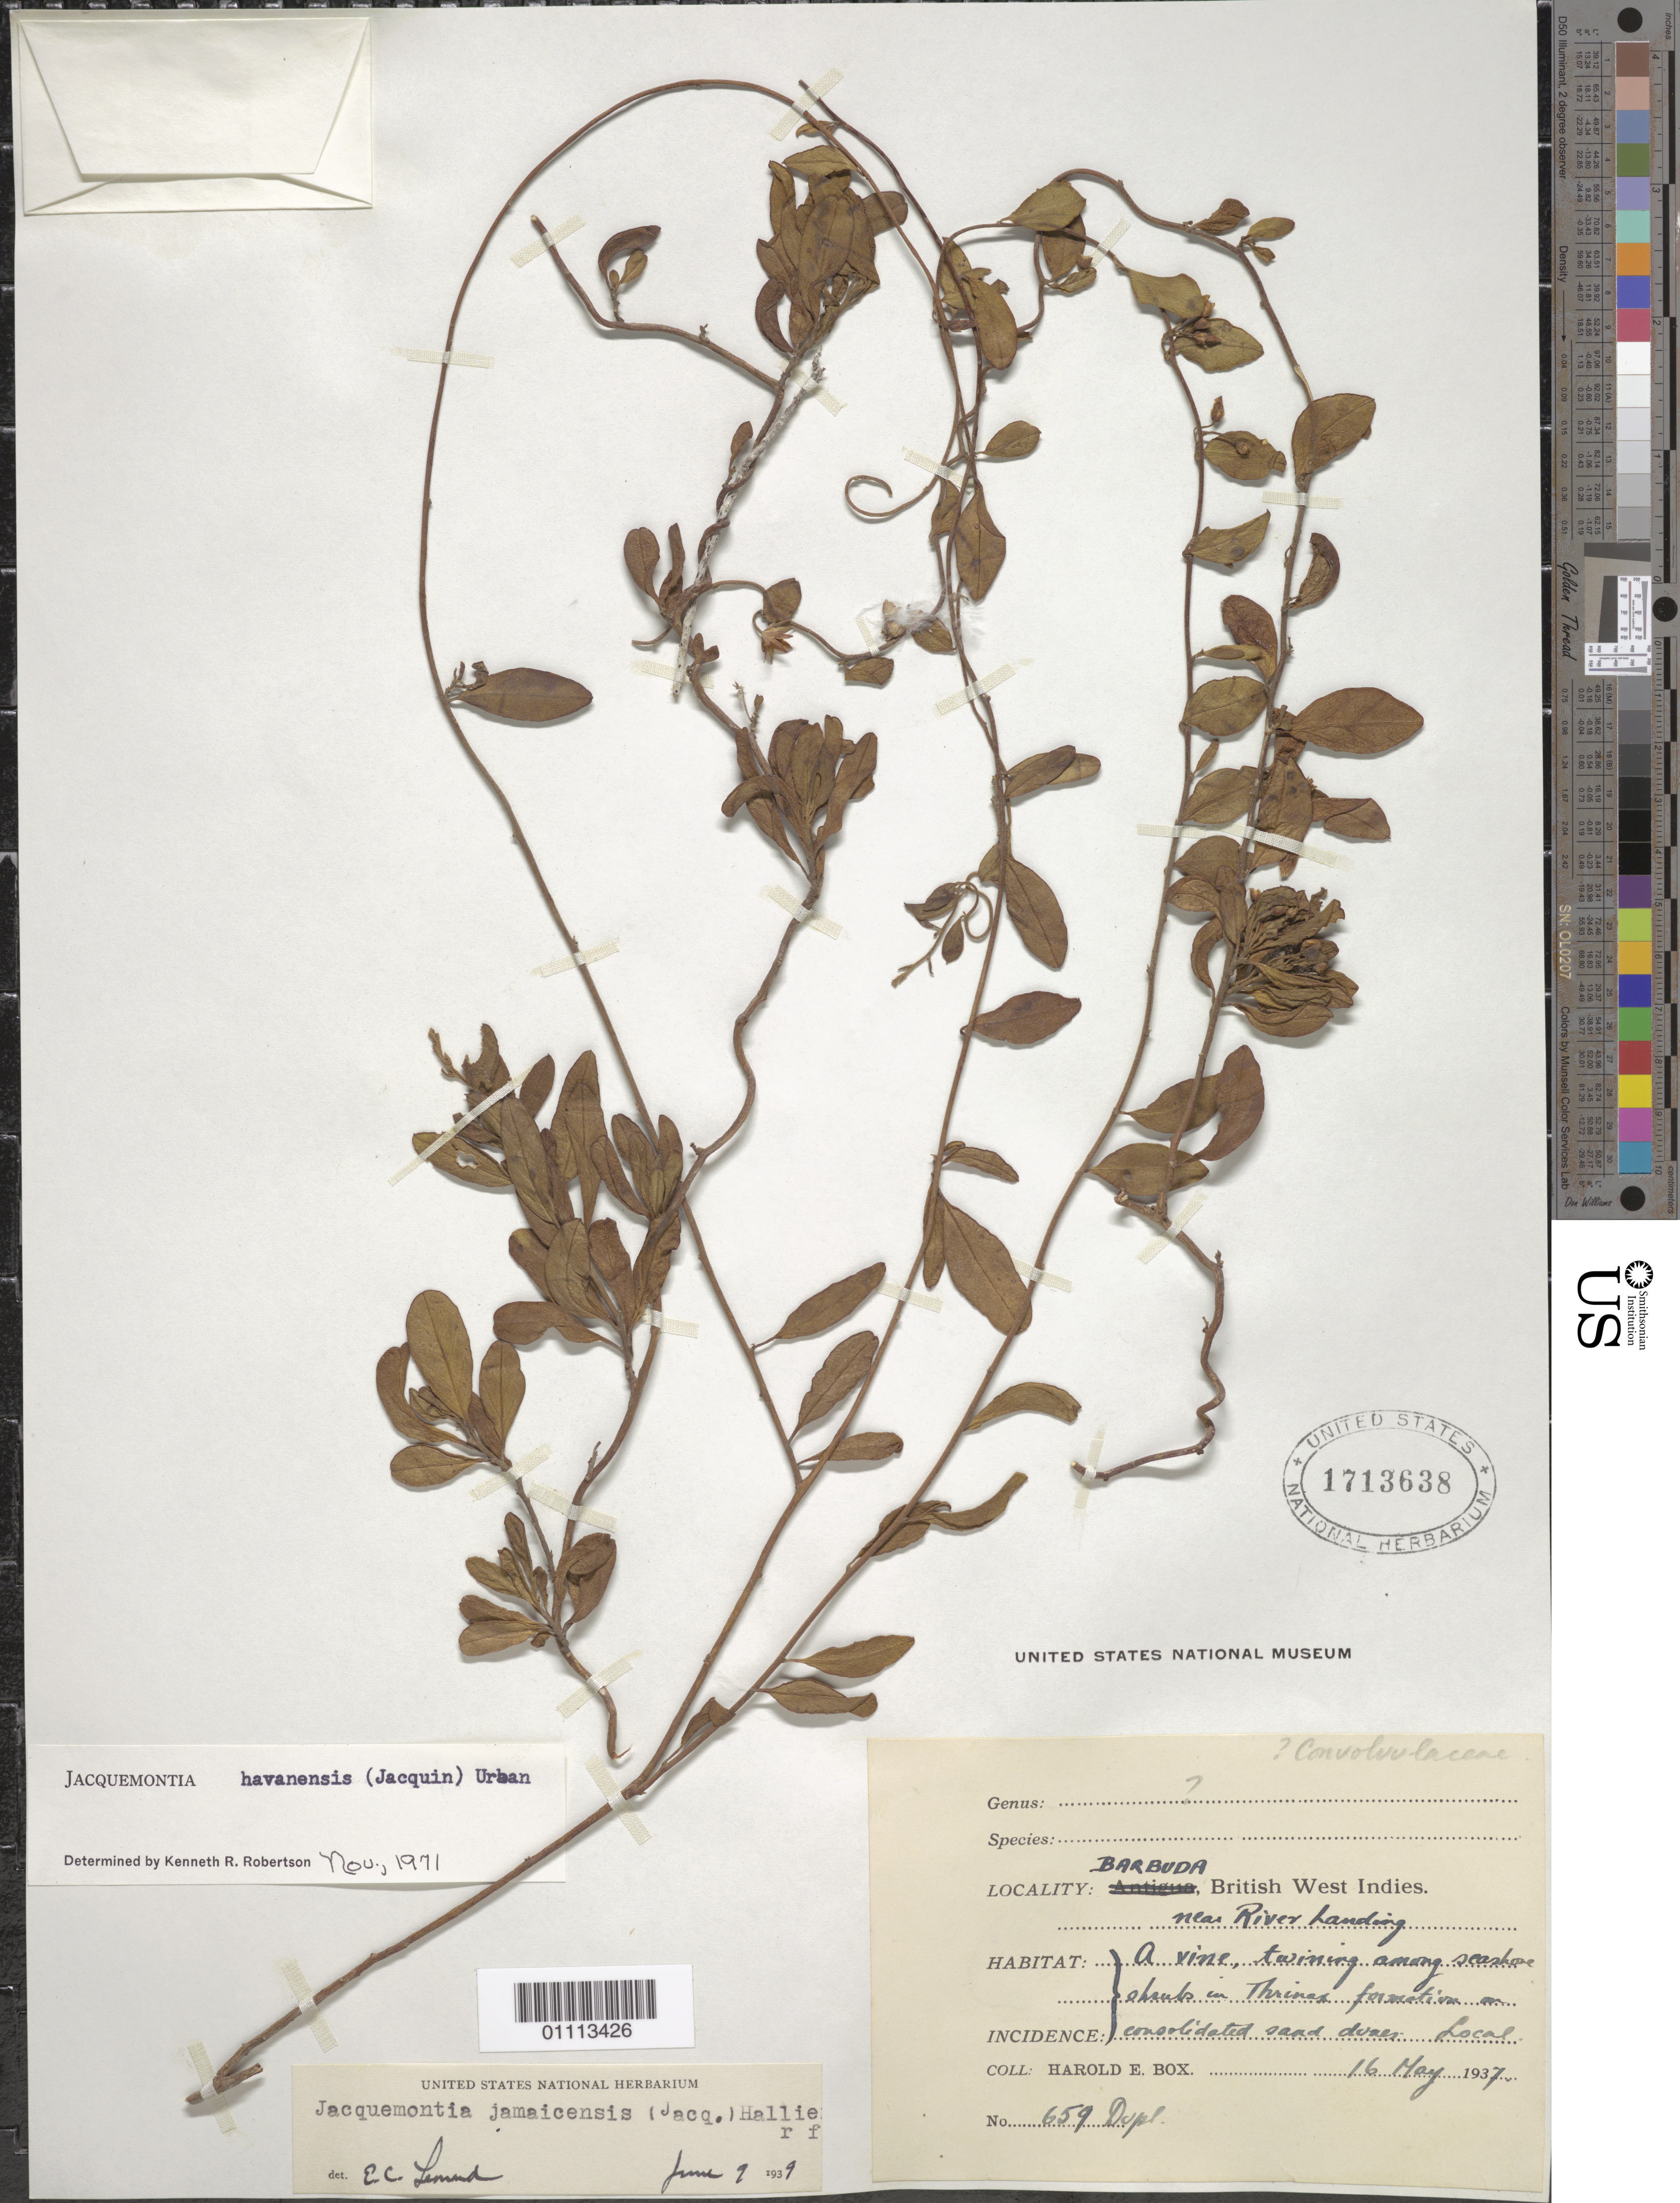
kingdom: Plantae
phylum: Tracheophyta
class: Magnoliopsida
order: Solanales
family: Convolvulaceae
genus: Jacquemontia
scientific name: Jacquemontia havanensis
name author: (Jacq.) Urb.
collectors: H. E. Box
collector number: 659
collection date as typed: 16 May 1937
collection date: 1937-05-16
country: Antigua and Barbuda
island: Barbuda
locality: Near River Landing. A vine twining among seashore shrub in Thrinax formation on consolidated sand dunes.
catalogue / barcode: US 1713638